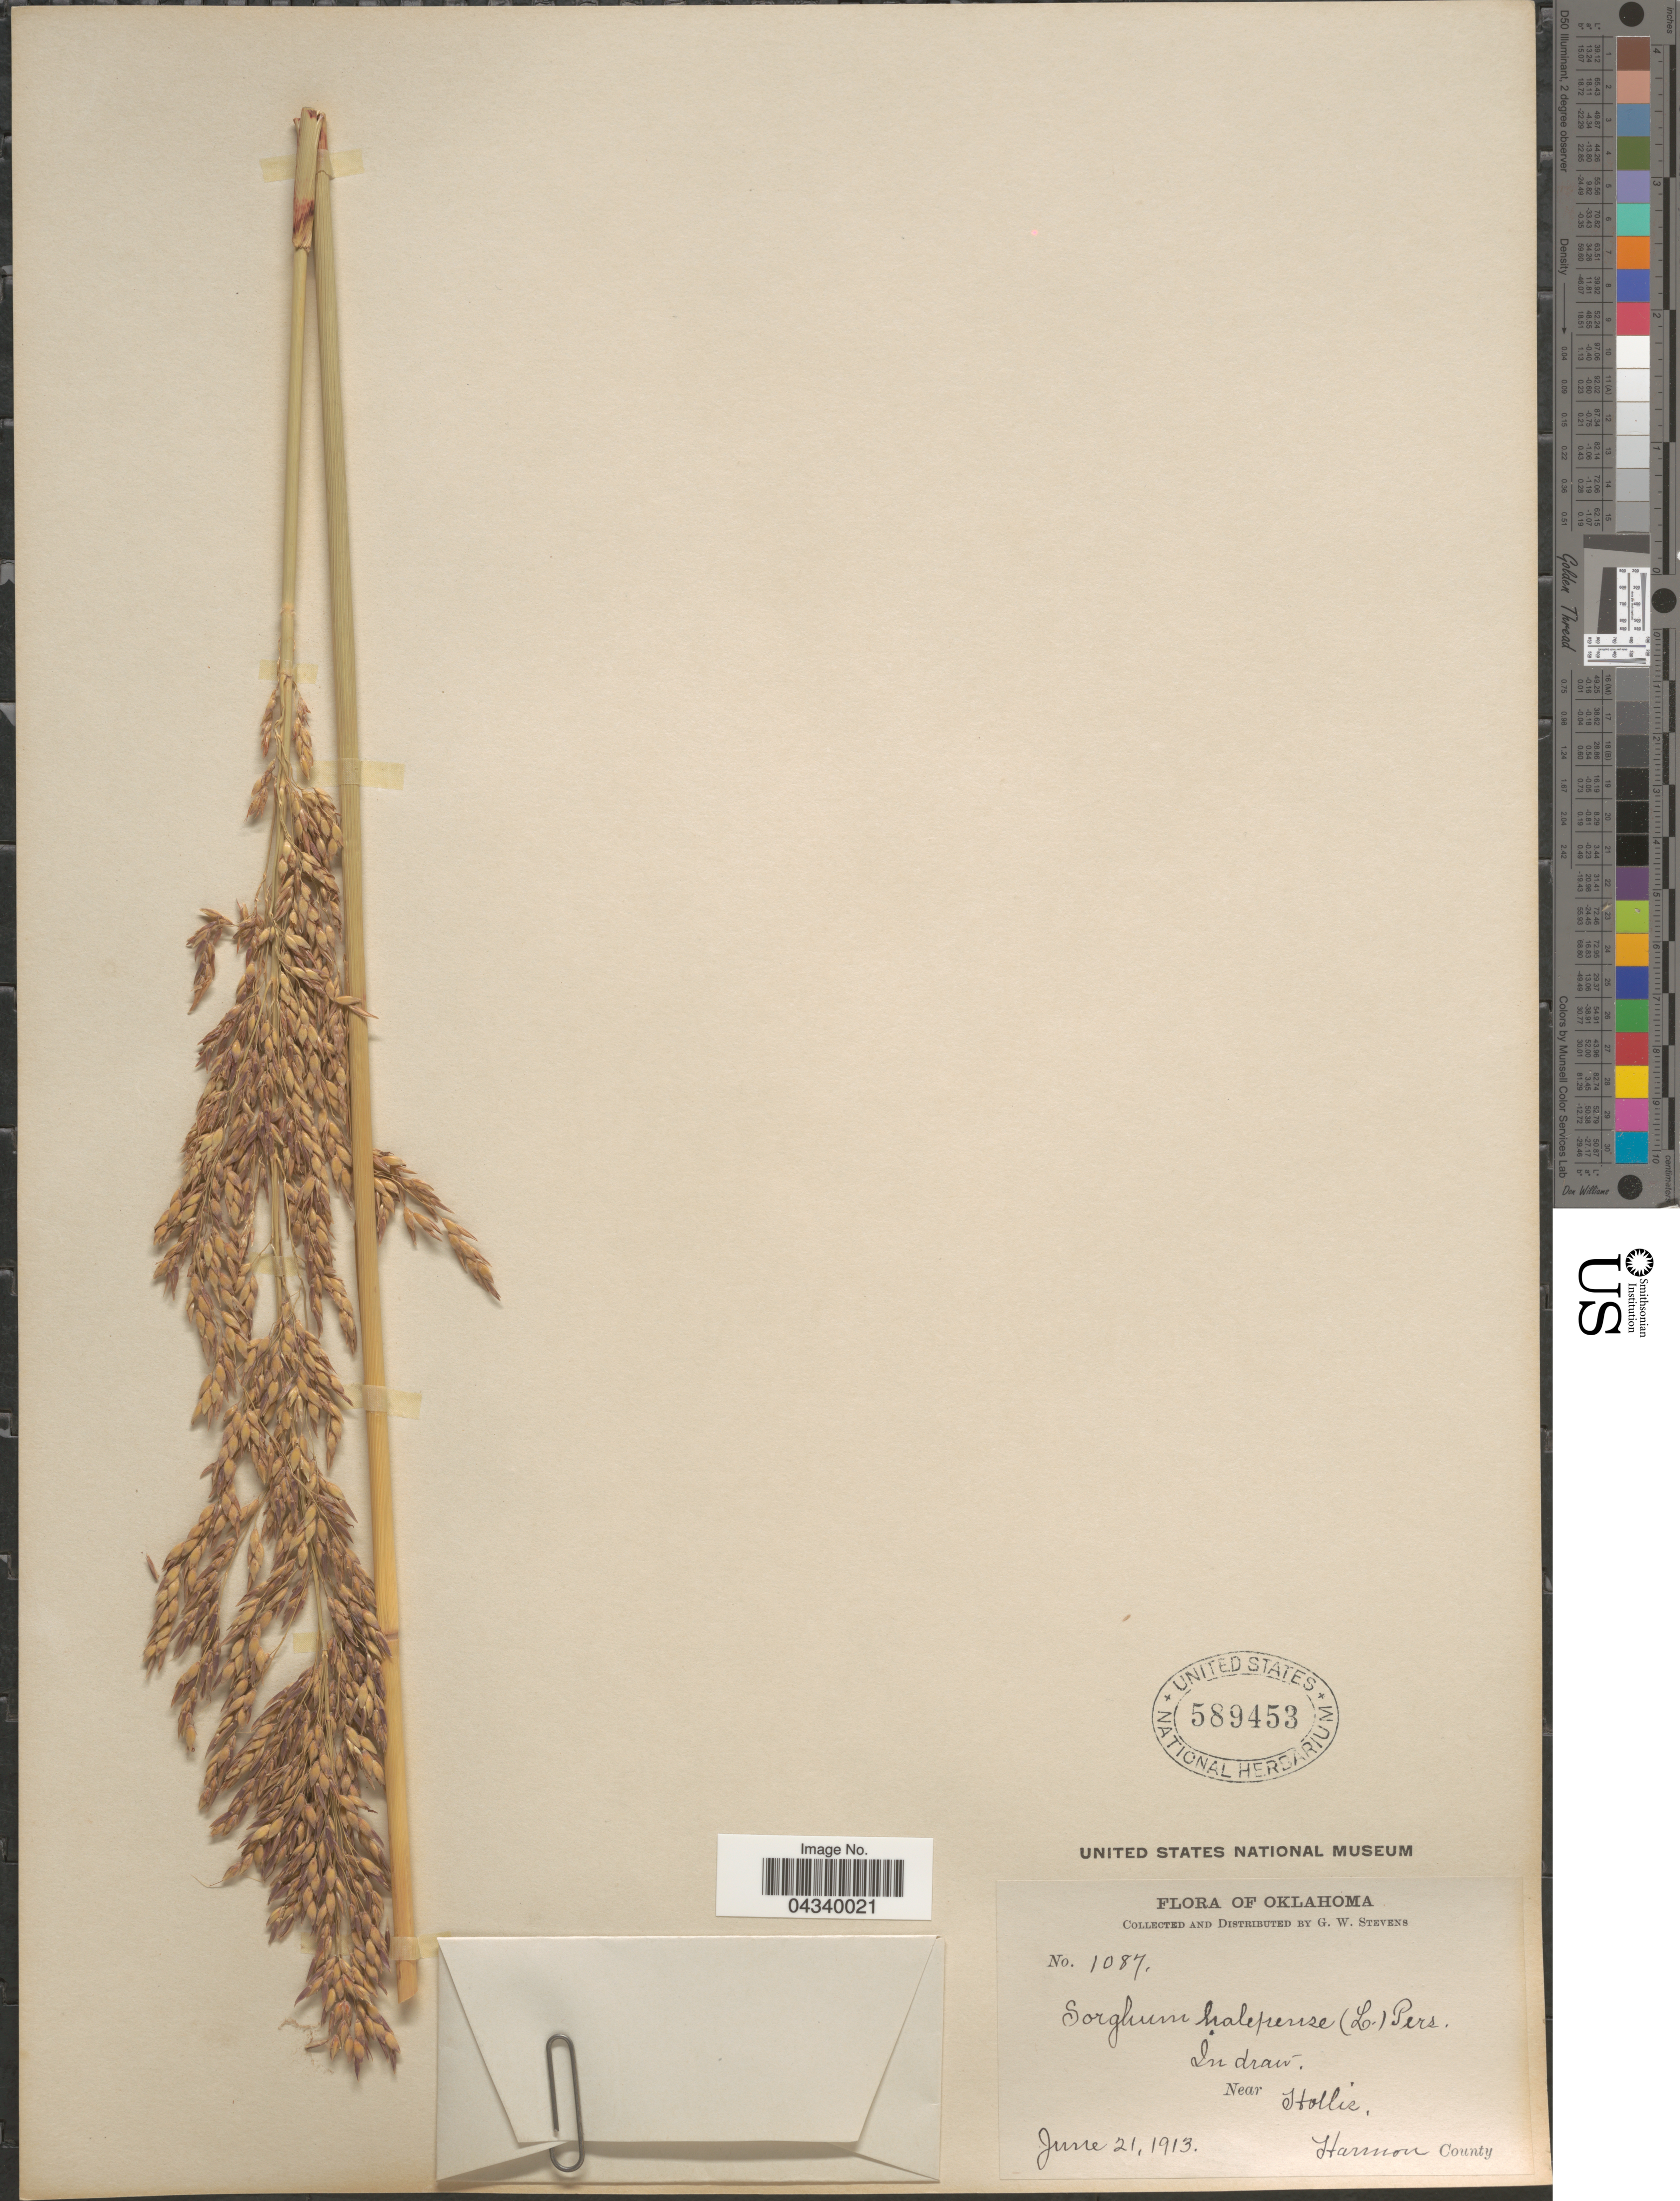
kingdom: Plantae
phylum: Tracheophyta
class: Liliopsida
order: Poales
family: Poaceae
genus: Sorghum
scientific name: Sorghum halepense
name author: (L.) Pers.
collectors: G. W. Stevens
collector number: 1087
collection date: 1913-06-21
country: United States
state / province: Oklahoma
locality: Near Hollis, Harmon County.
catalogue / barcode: US 589453